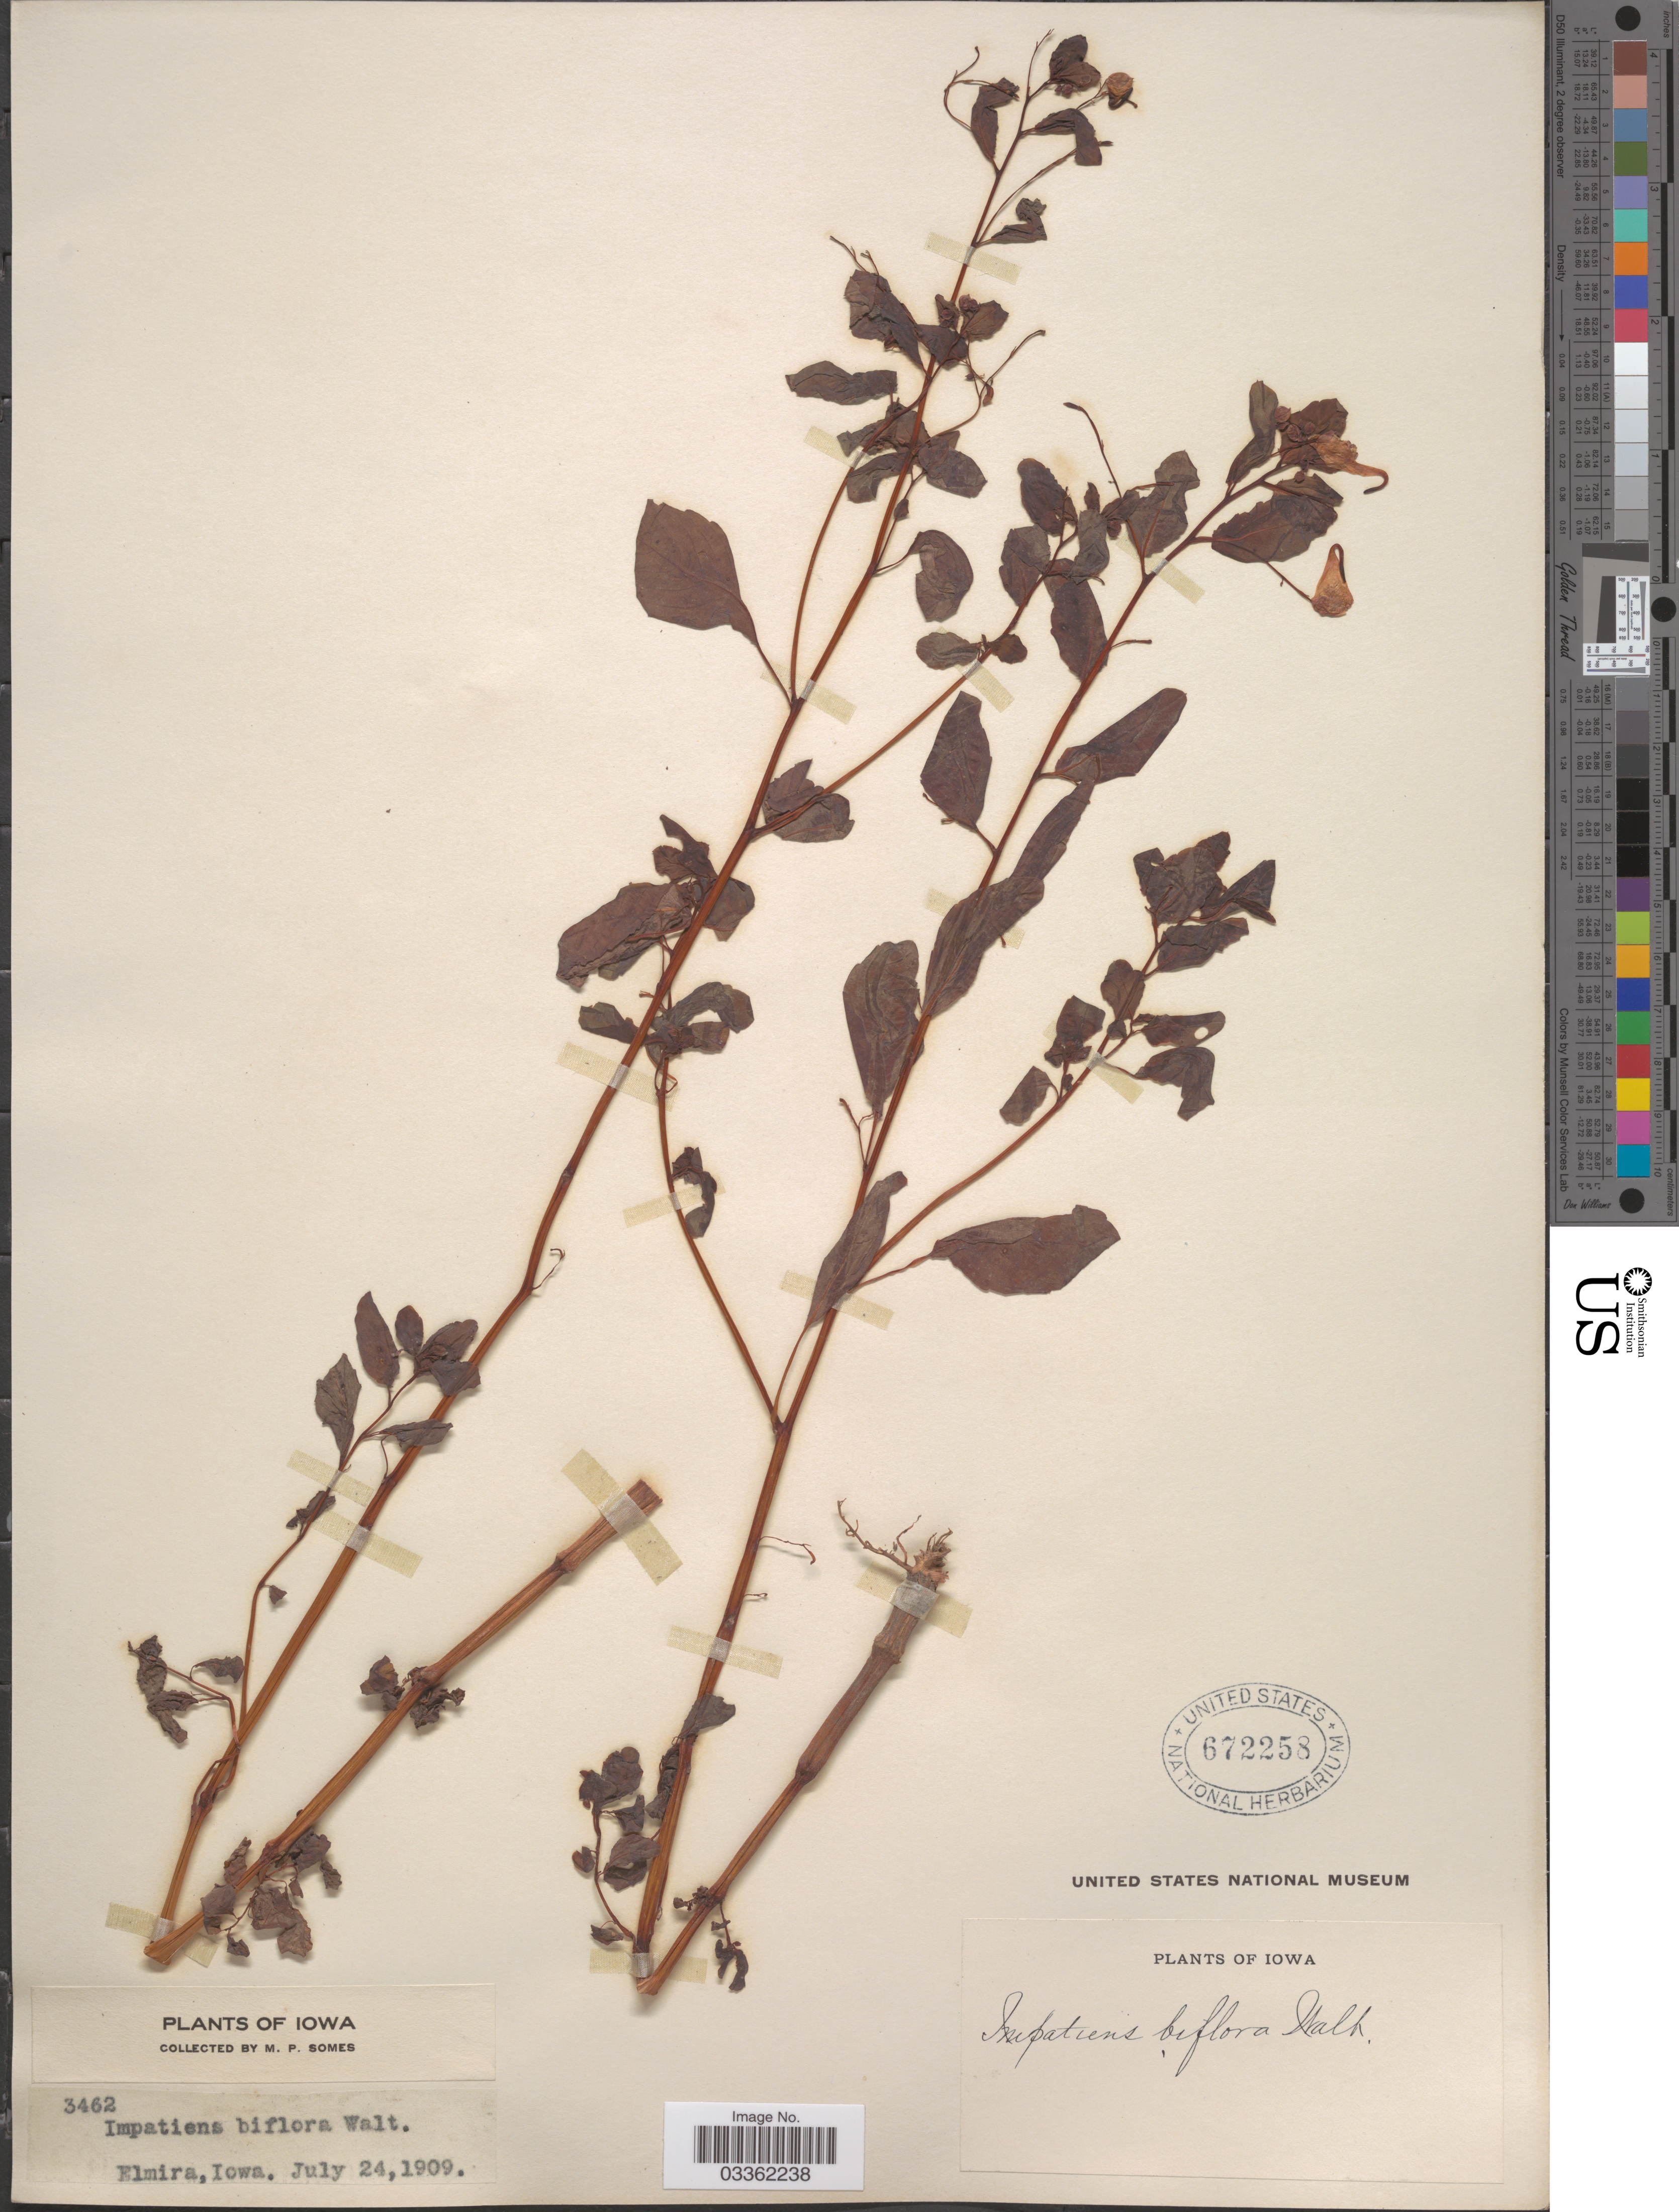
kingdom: Plantae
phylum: Tracheophyta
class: Magnoliopsida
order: Ericales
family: Balsaminaceae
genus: Impatiens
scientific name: Impatiens capensis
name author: Meerb.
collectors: M. Somes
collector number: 3462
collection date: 1909-07-24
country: United States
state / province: Iowa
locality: Elmira.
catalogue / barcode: US 672258